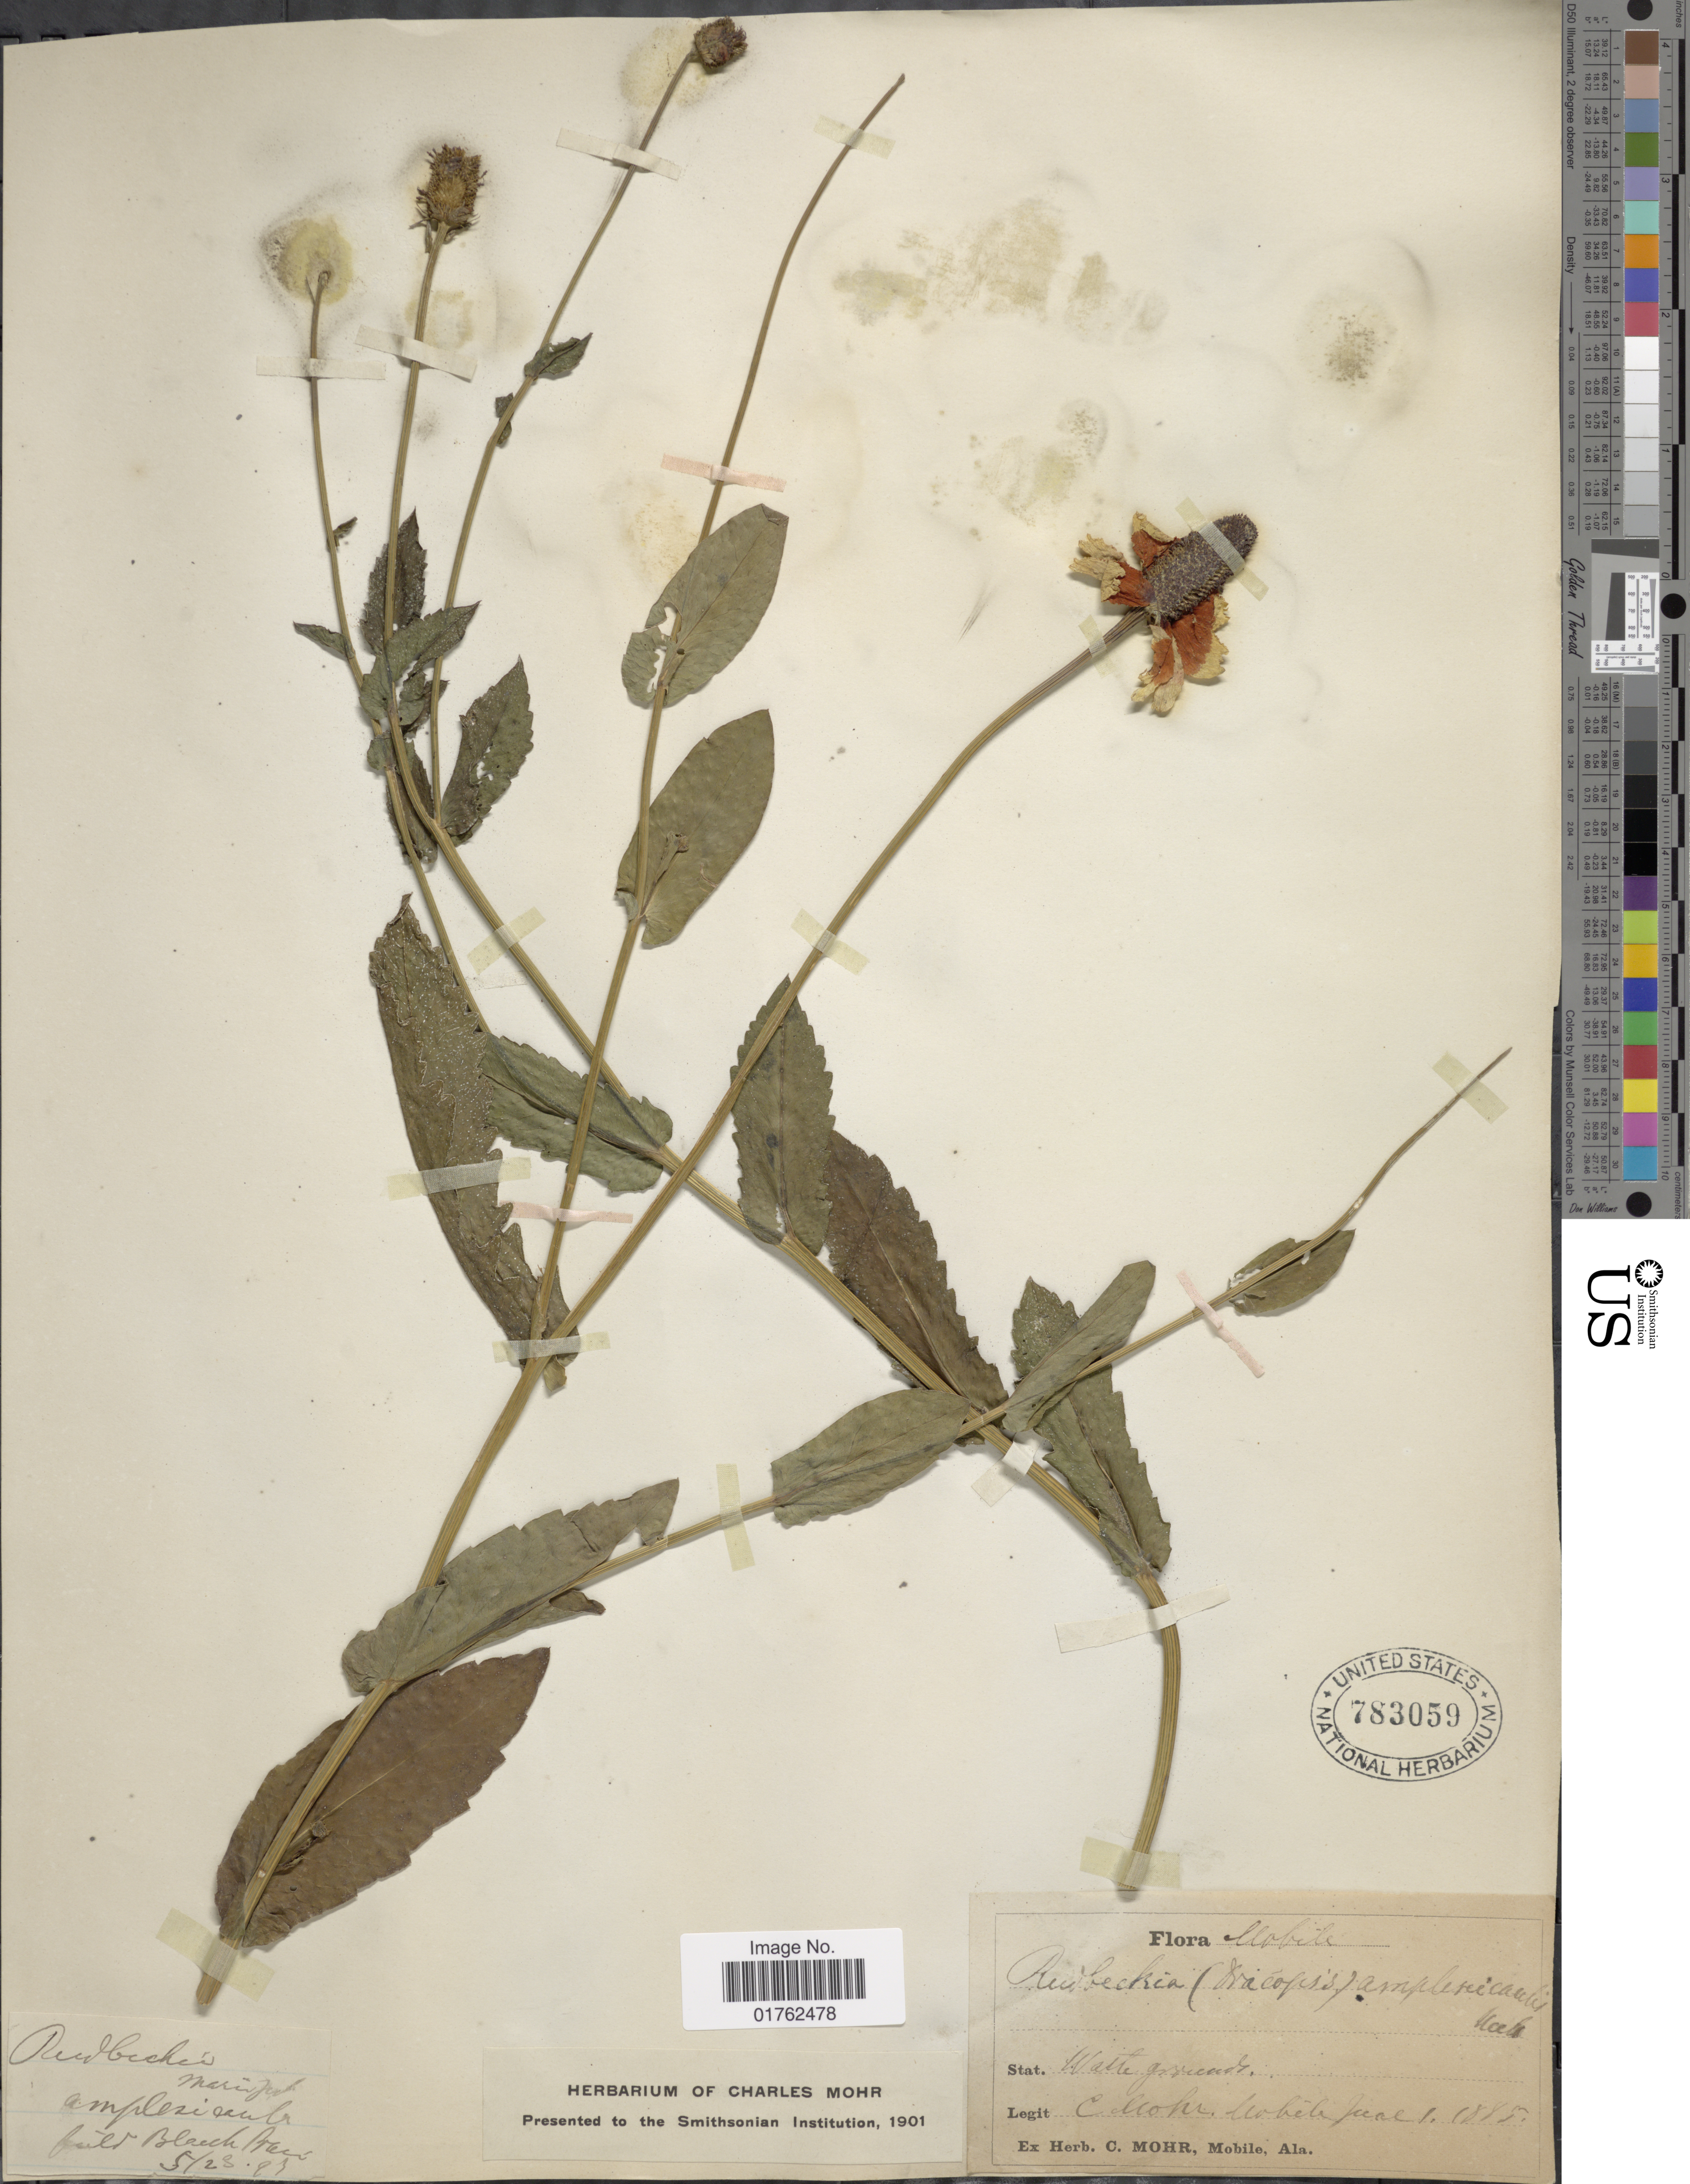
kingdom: Plantae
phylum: Tracheophyta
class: Magnoliopsida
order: Asterales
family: Asteraceae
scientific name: Dracopis amplexicaulis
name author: (Vahl) Cass.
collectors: Mohr, C. T. (herbarium)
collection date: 1885-06-03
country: United States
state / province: Alabama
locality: Mobile. Waste grounds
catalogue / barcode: US 783059